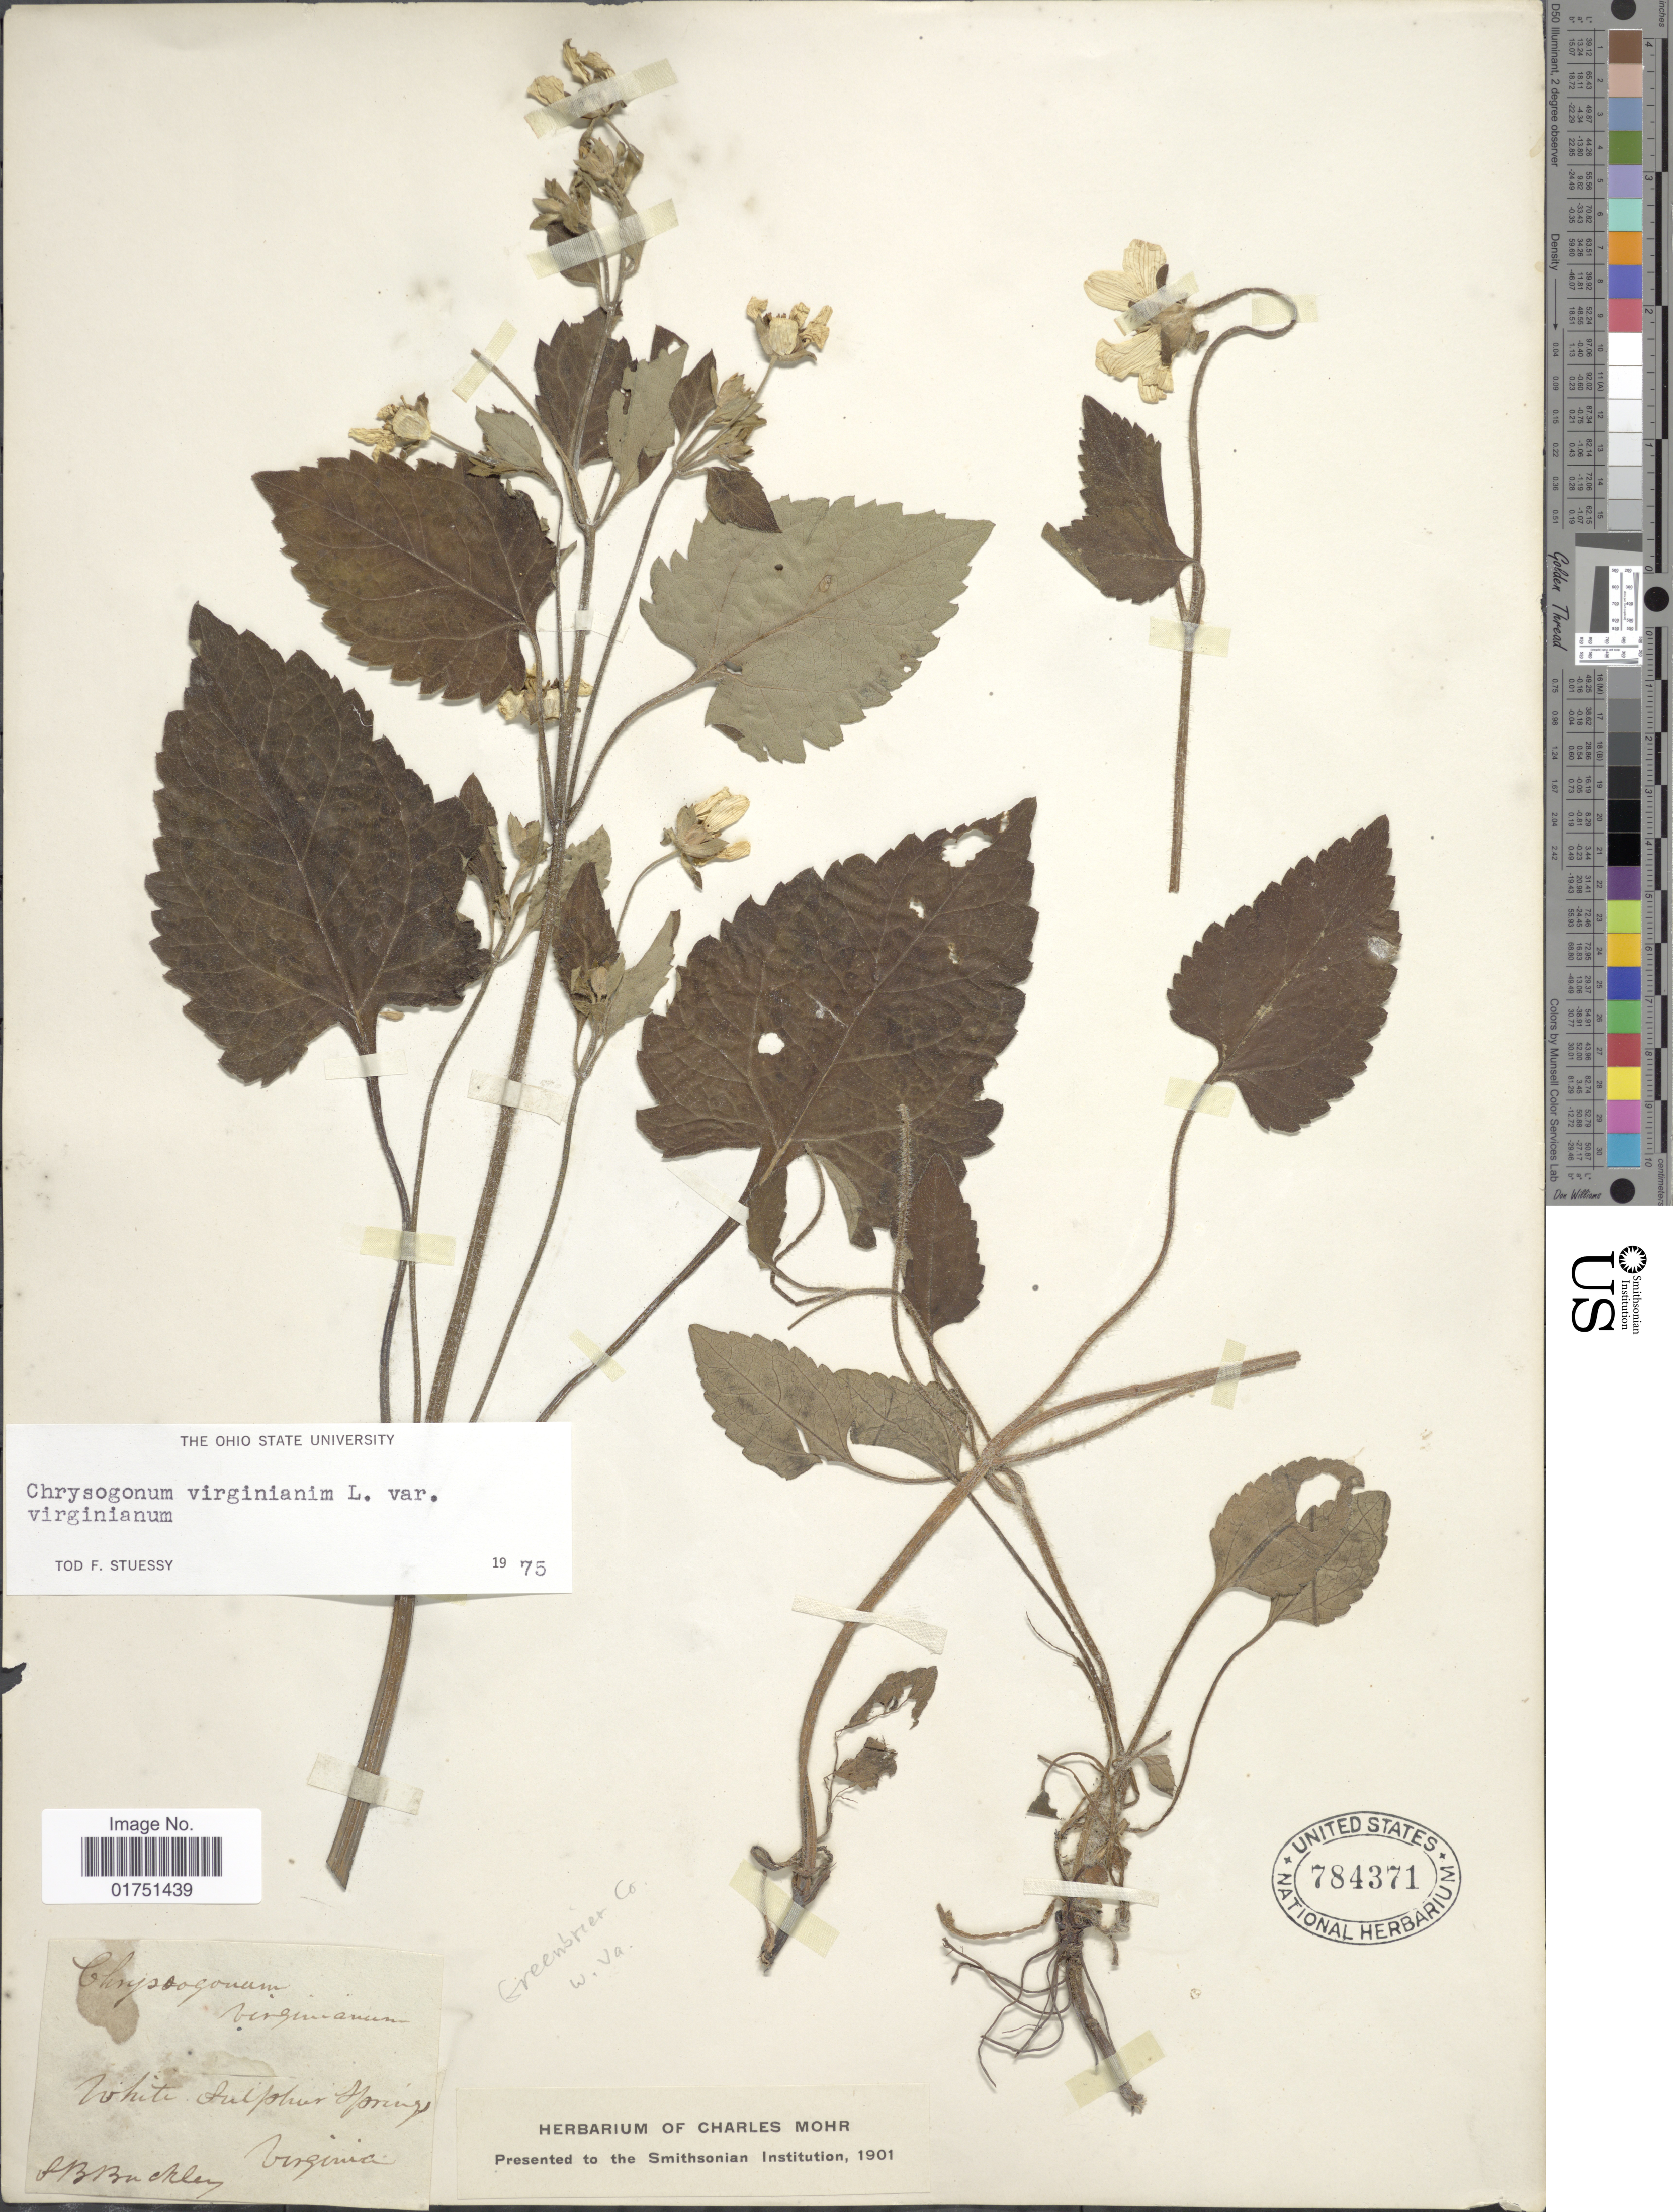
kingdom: Plantae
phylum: Tracheophyta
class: Magnoliopsida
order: Asterales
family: Asteraceae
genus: Chrysogonum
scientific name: Chrysogonum virginianum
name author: L.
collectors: S. B. Buckley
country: United States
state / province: Virginia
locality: White Sulphur Springs, Virginia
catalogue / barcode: US 784371